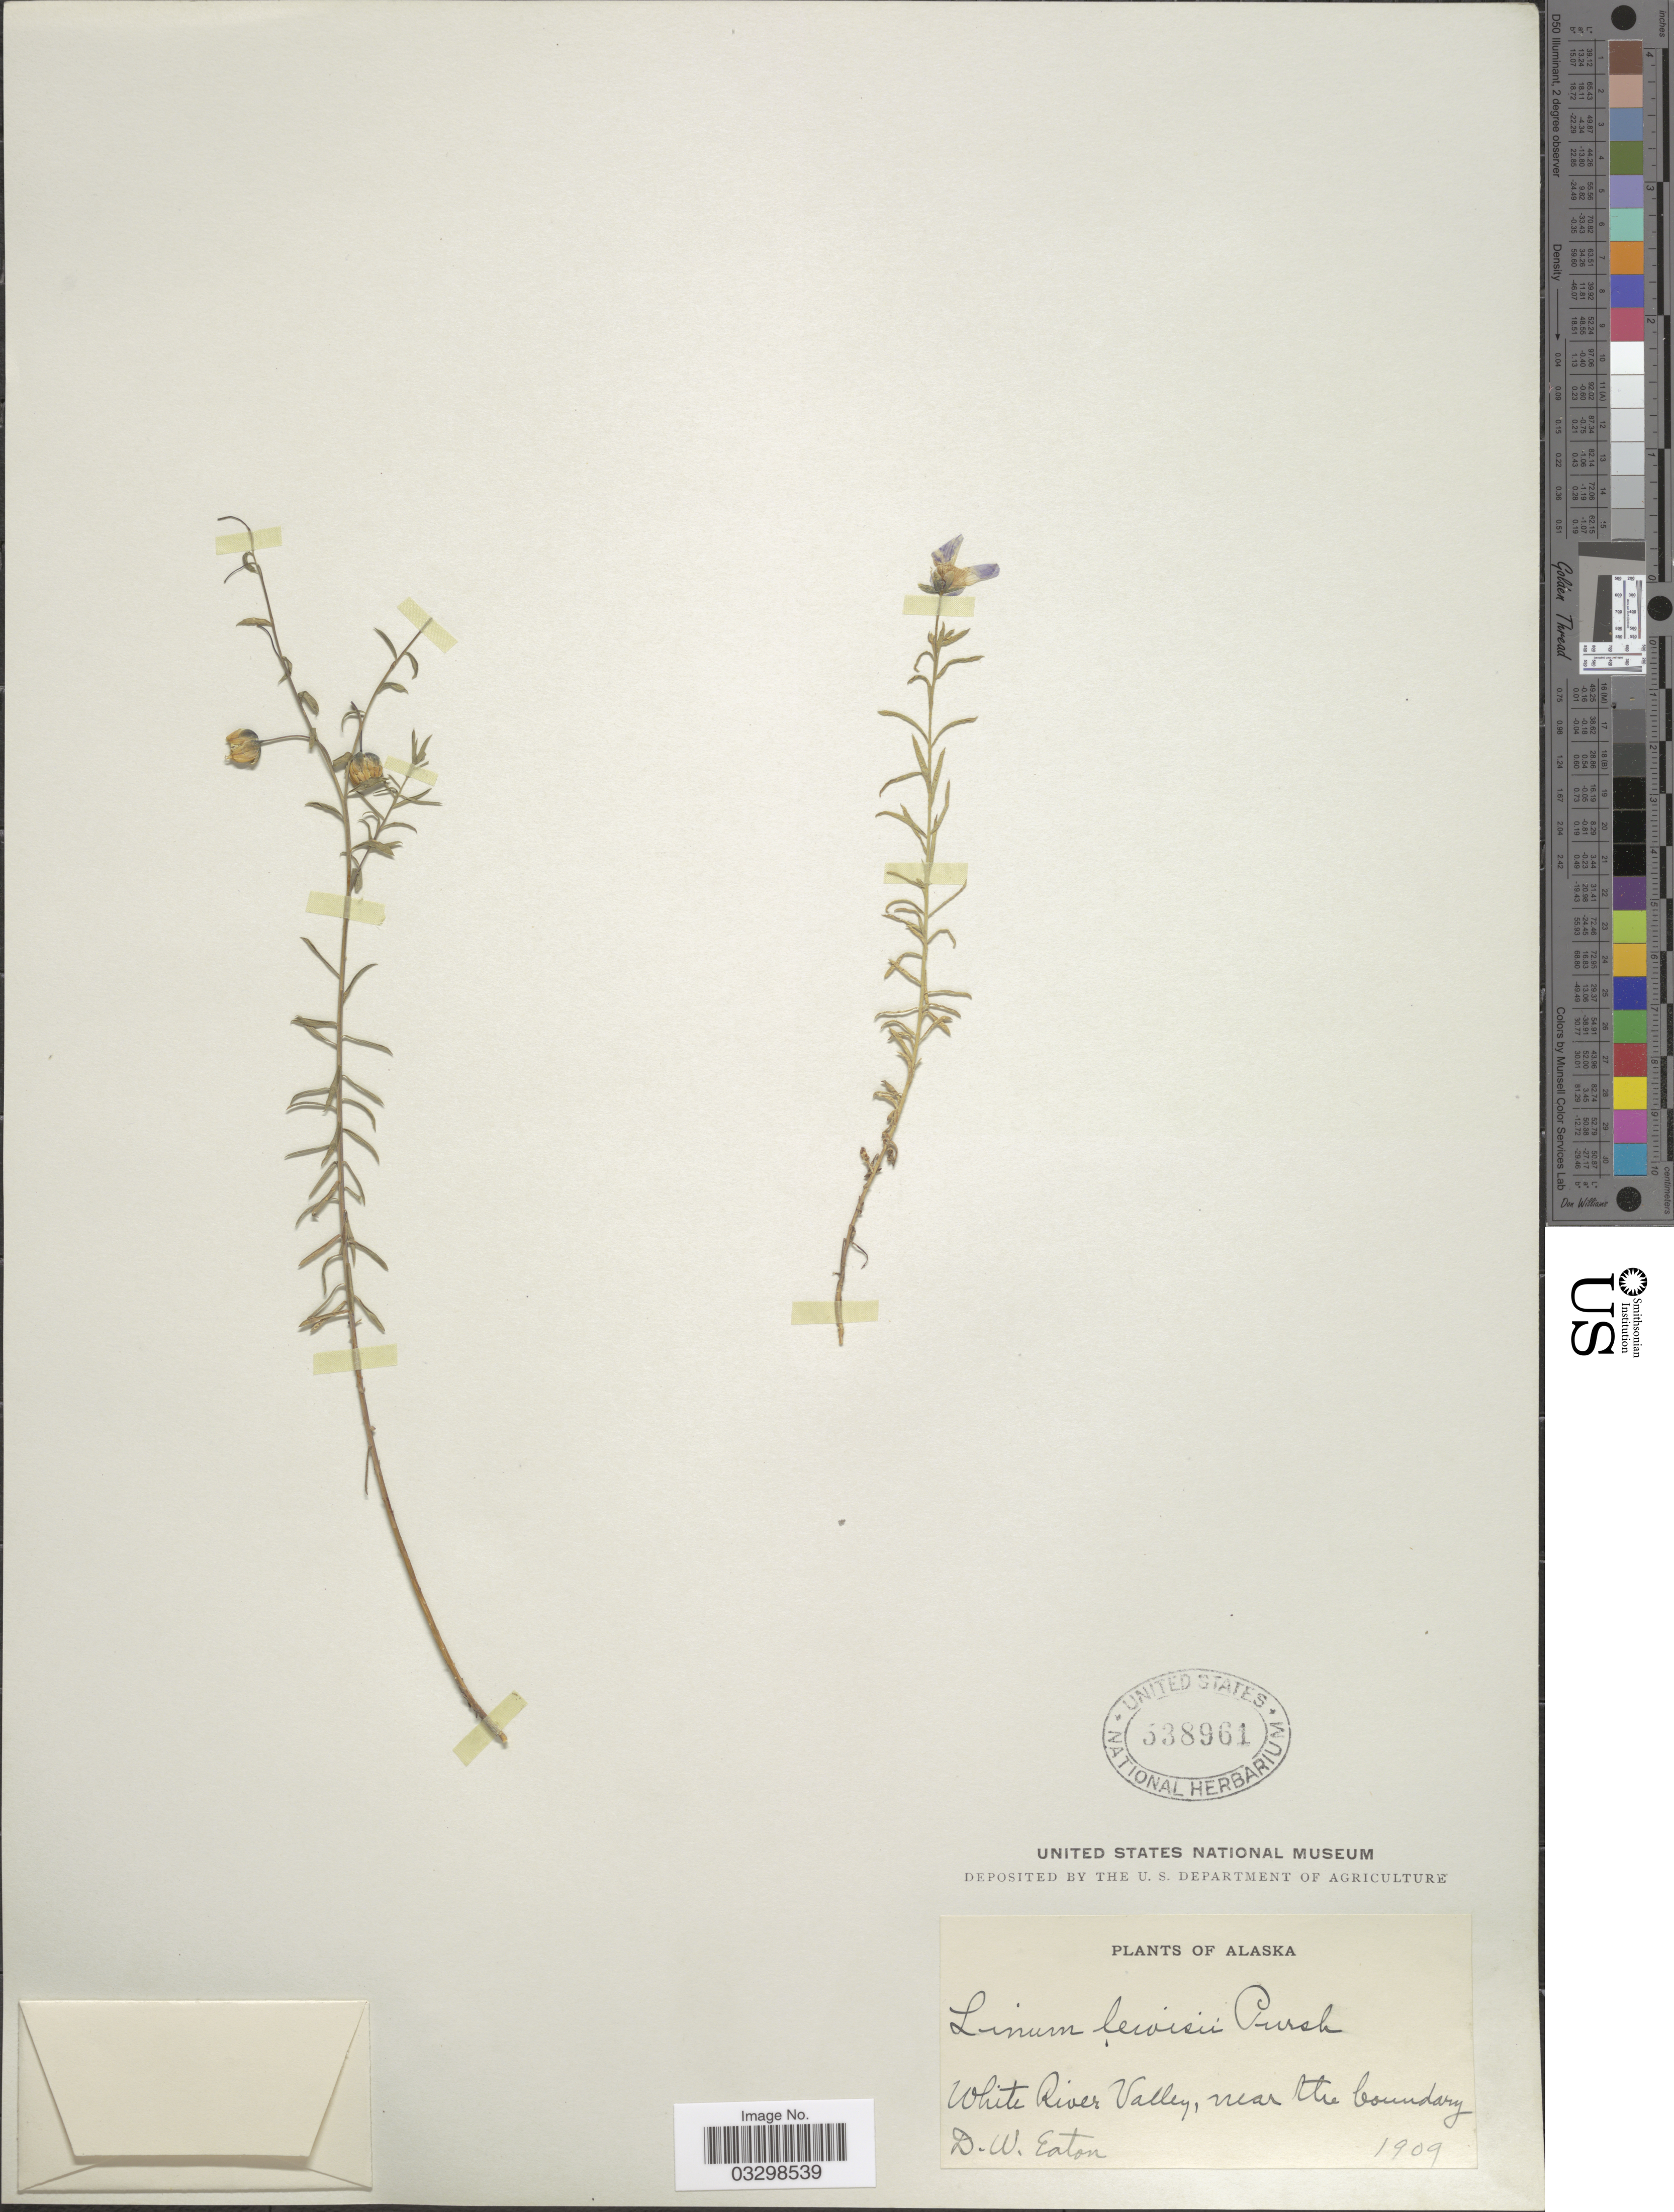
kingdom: Plantae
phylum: Tracheophyta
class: Magnoliopsida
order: Malpighiales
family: Linaceae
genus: Linum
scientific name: Linum lewisii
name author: Pursh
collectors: D. Eaton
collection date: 1909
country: United States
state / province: Alaska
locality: White River Valley, near the boundary.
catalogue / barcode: US 538961